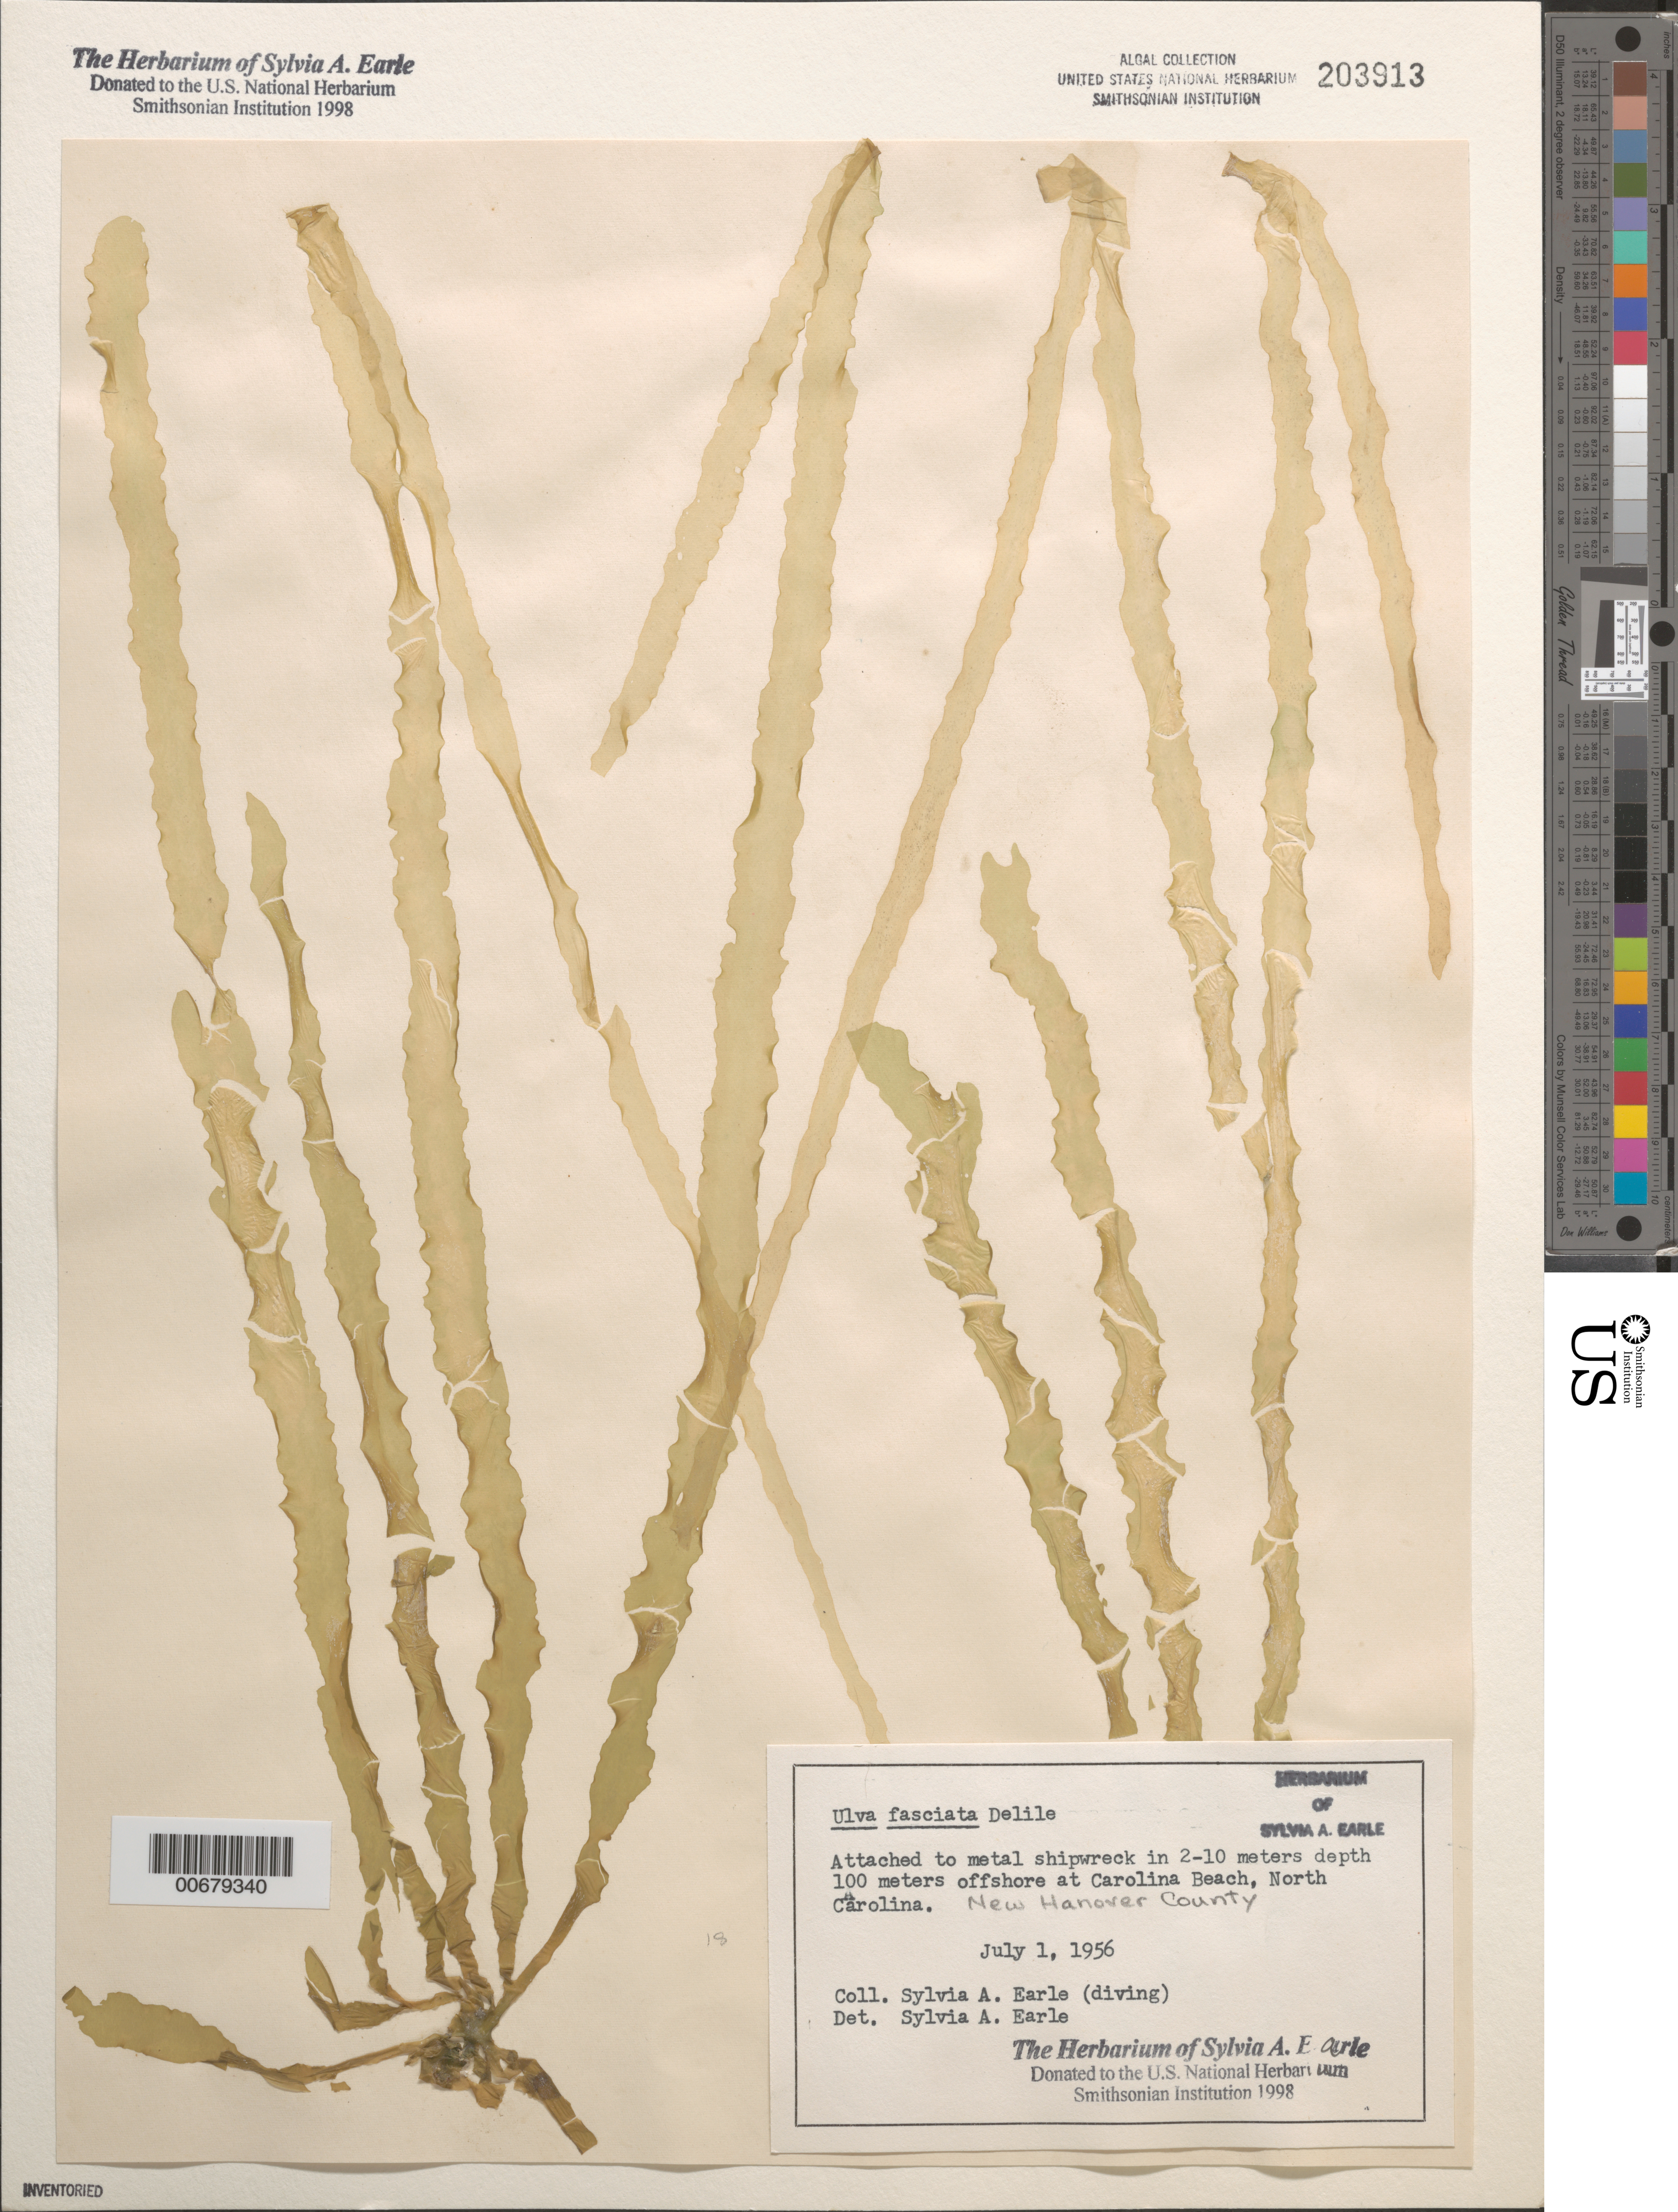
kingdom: Plantae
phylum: Chlorophyta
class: Ulvophyceae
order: Ulvales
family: Ulvaceae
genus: Ulva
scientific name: Ulva lactuca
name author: L.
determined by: Algae name updating Project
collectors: S. A. Earle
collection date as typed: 01 Jul 1956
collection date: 1956-07-01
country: United States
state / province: North Carolina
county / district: New Hanover County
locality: Carolina Beach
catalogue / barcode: US 203913